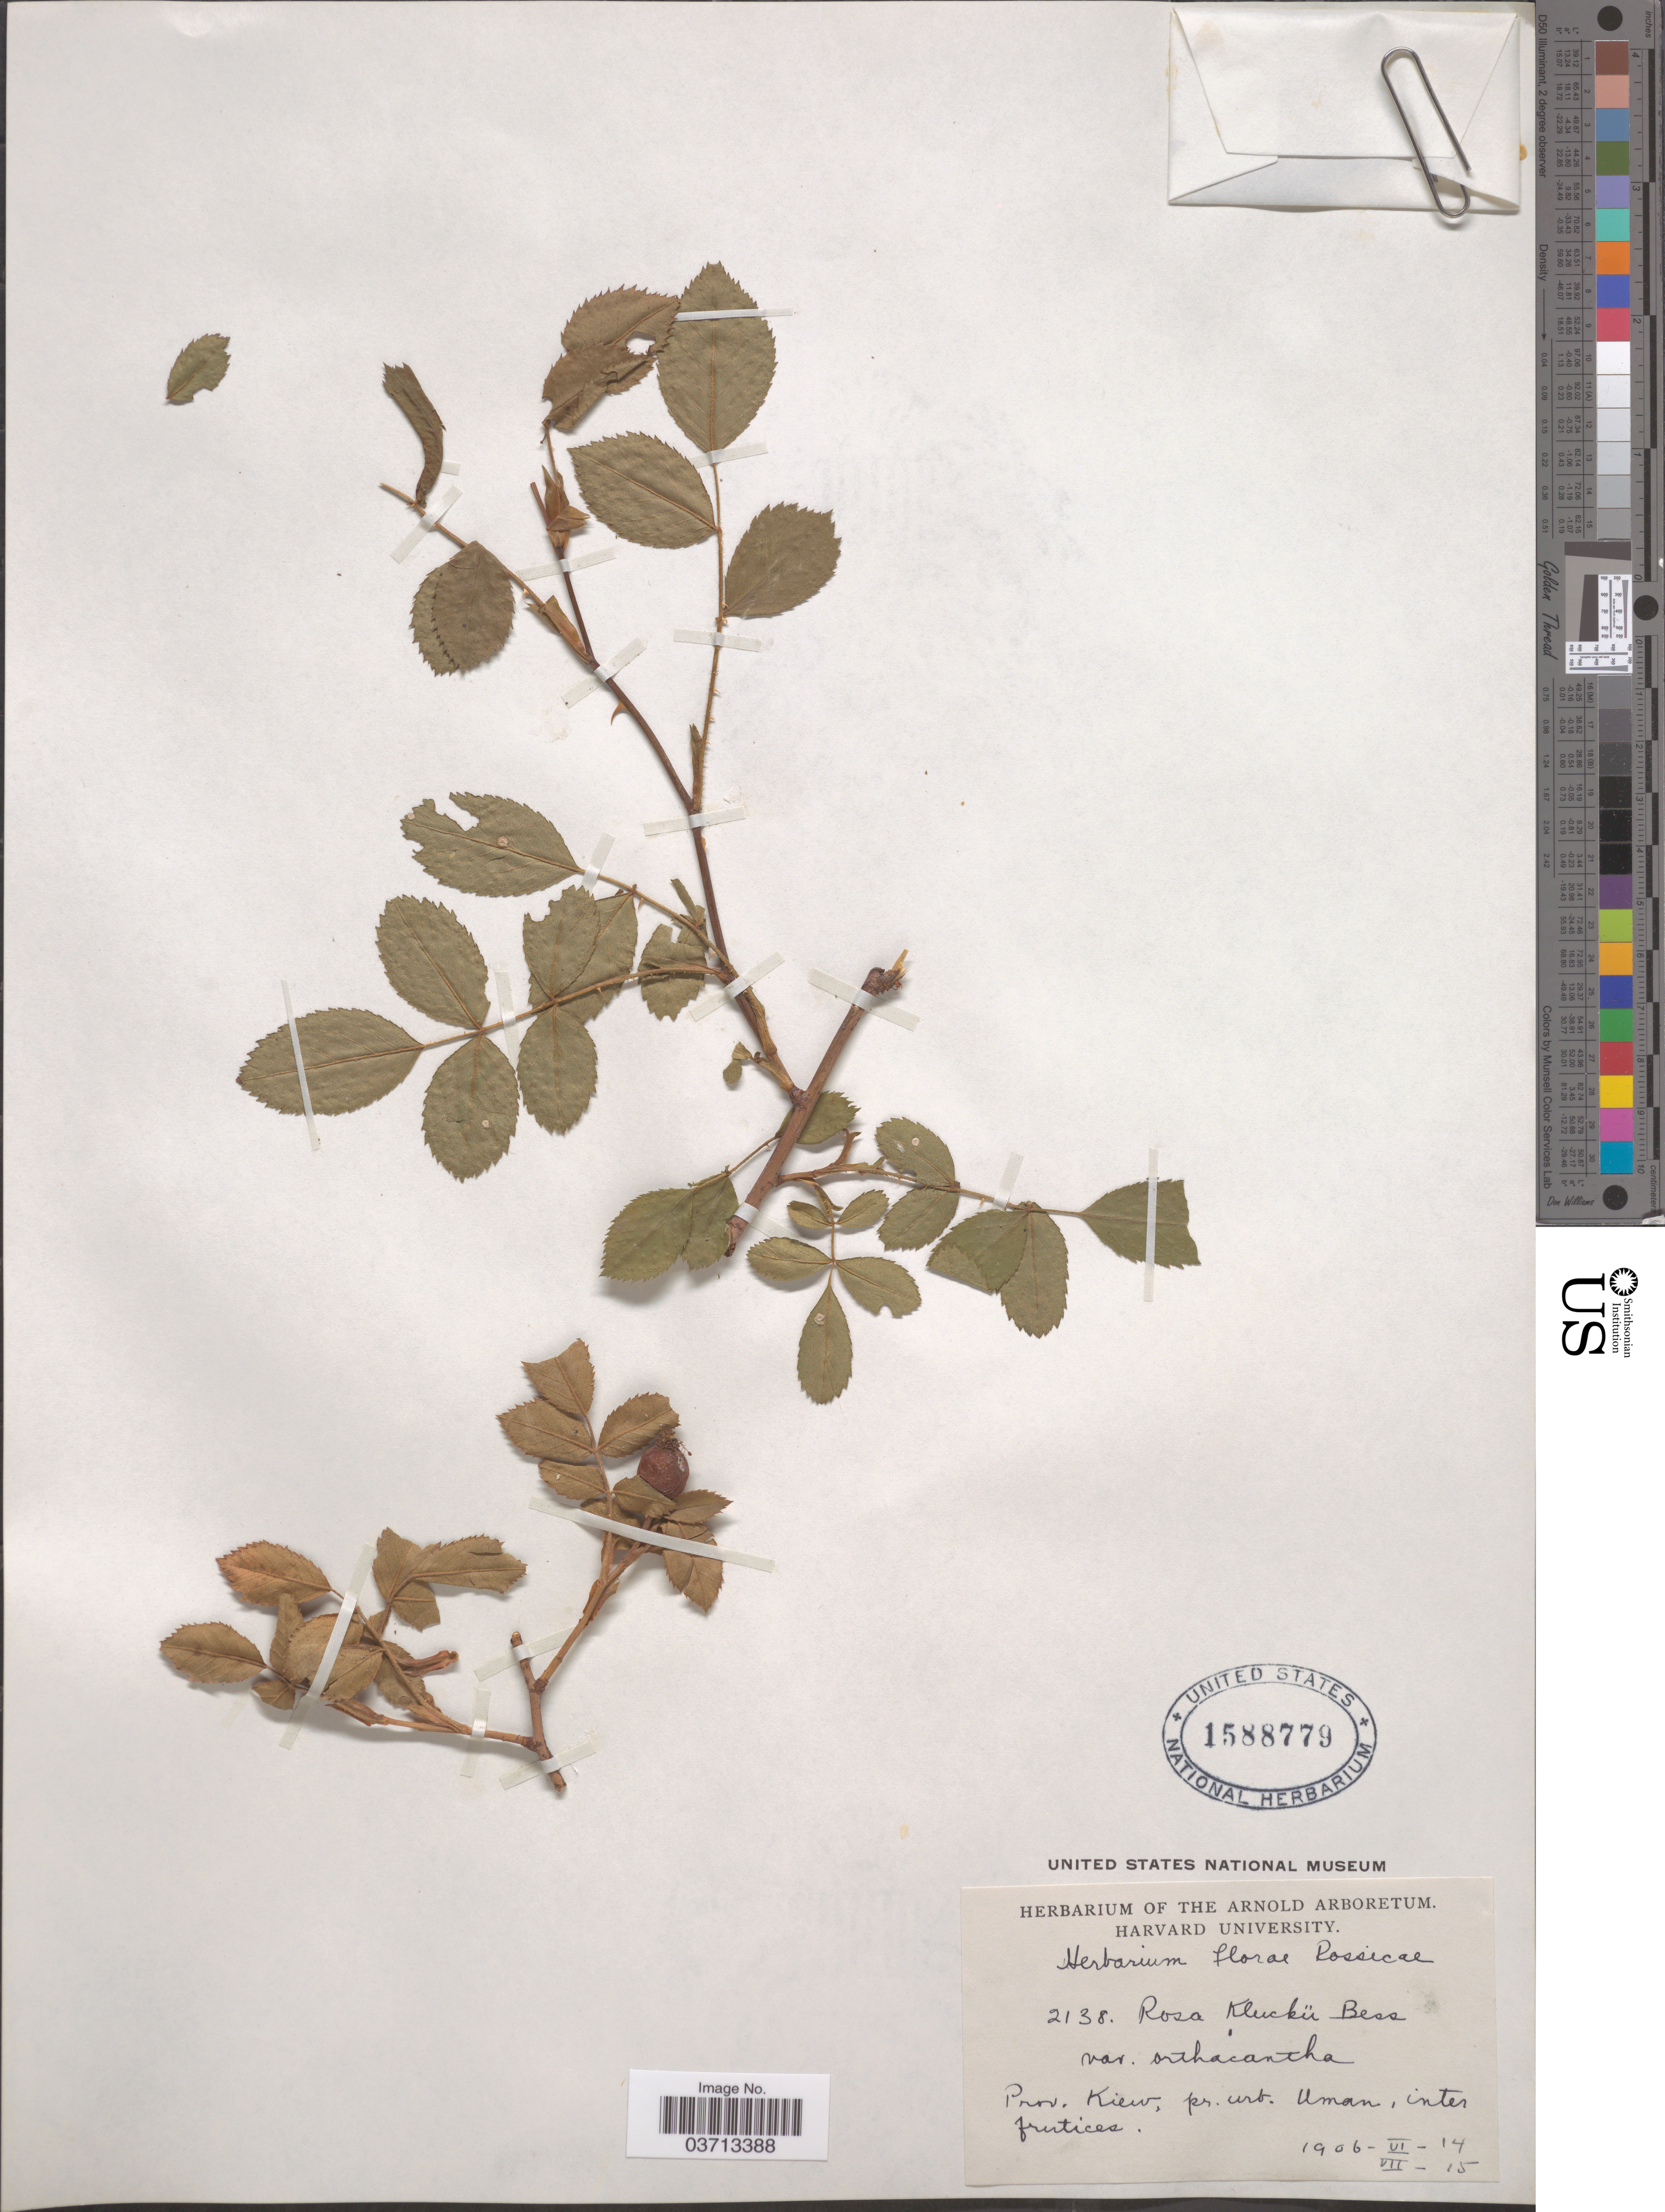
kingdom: Plantae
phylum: Tracheophyta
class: Magnoliopsida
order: Rosales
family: Rosaceae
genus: Rosa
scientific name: Rosa kluckii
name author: Besser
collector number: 2138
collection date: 1906-06-14/1906-07-15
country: Ukraine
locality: Prov. Kiew, pr. urb. Uman, inter frutices.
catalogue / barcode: US 1588779